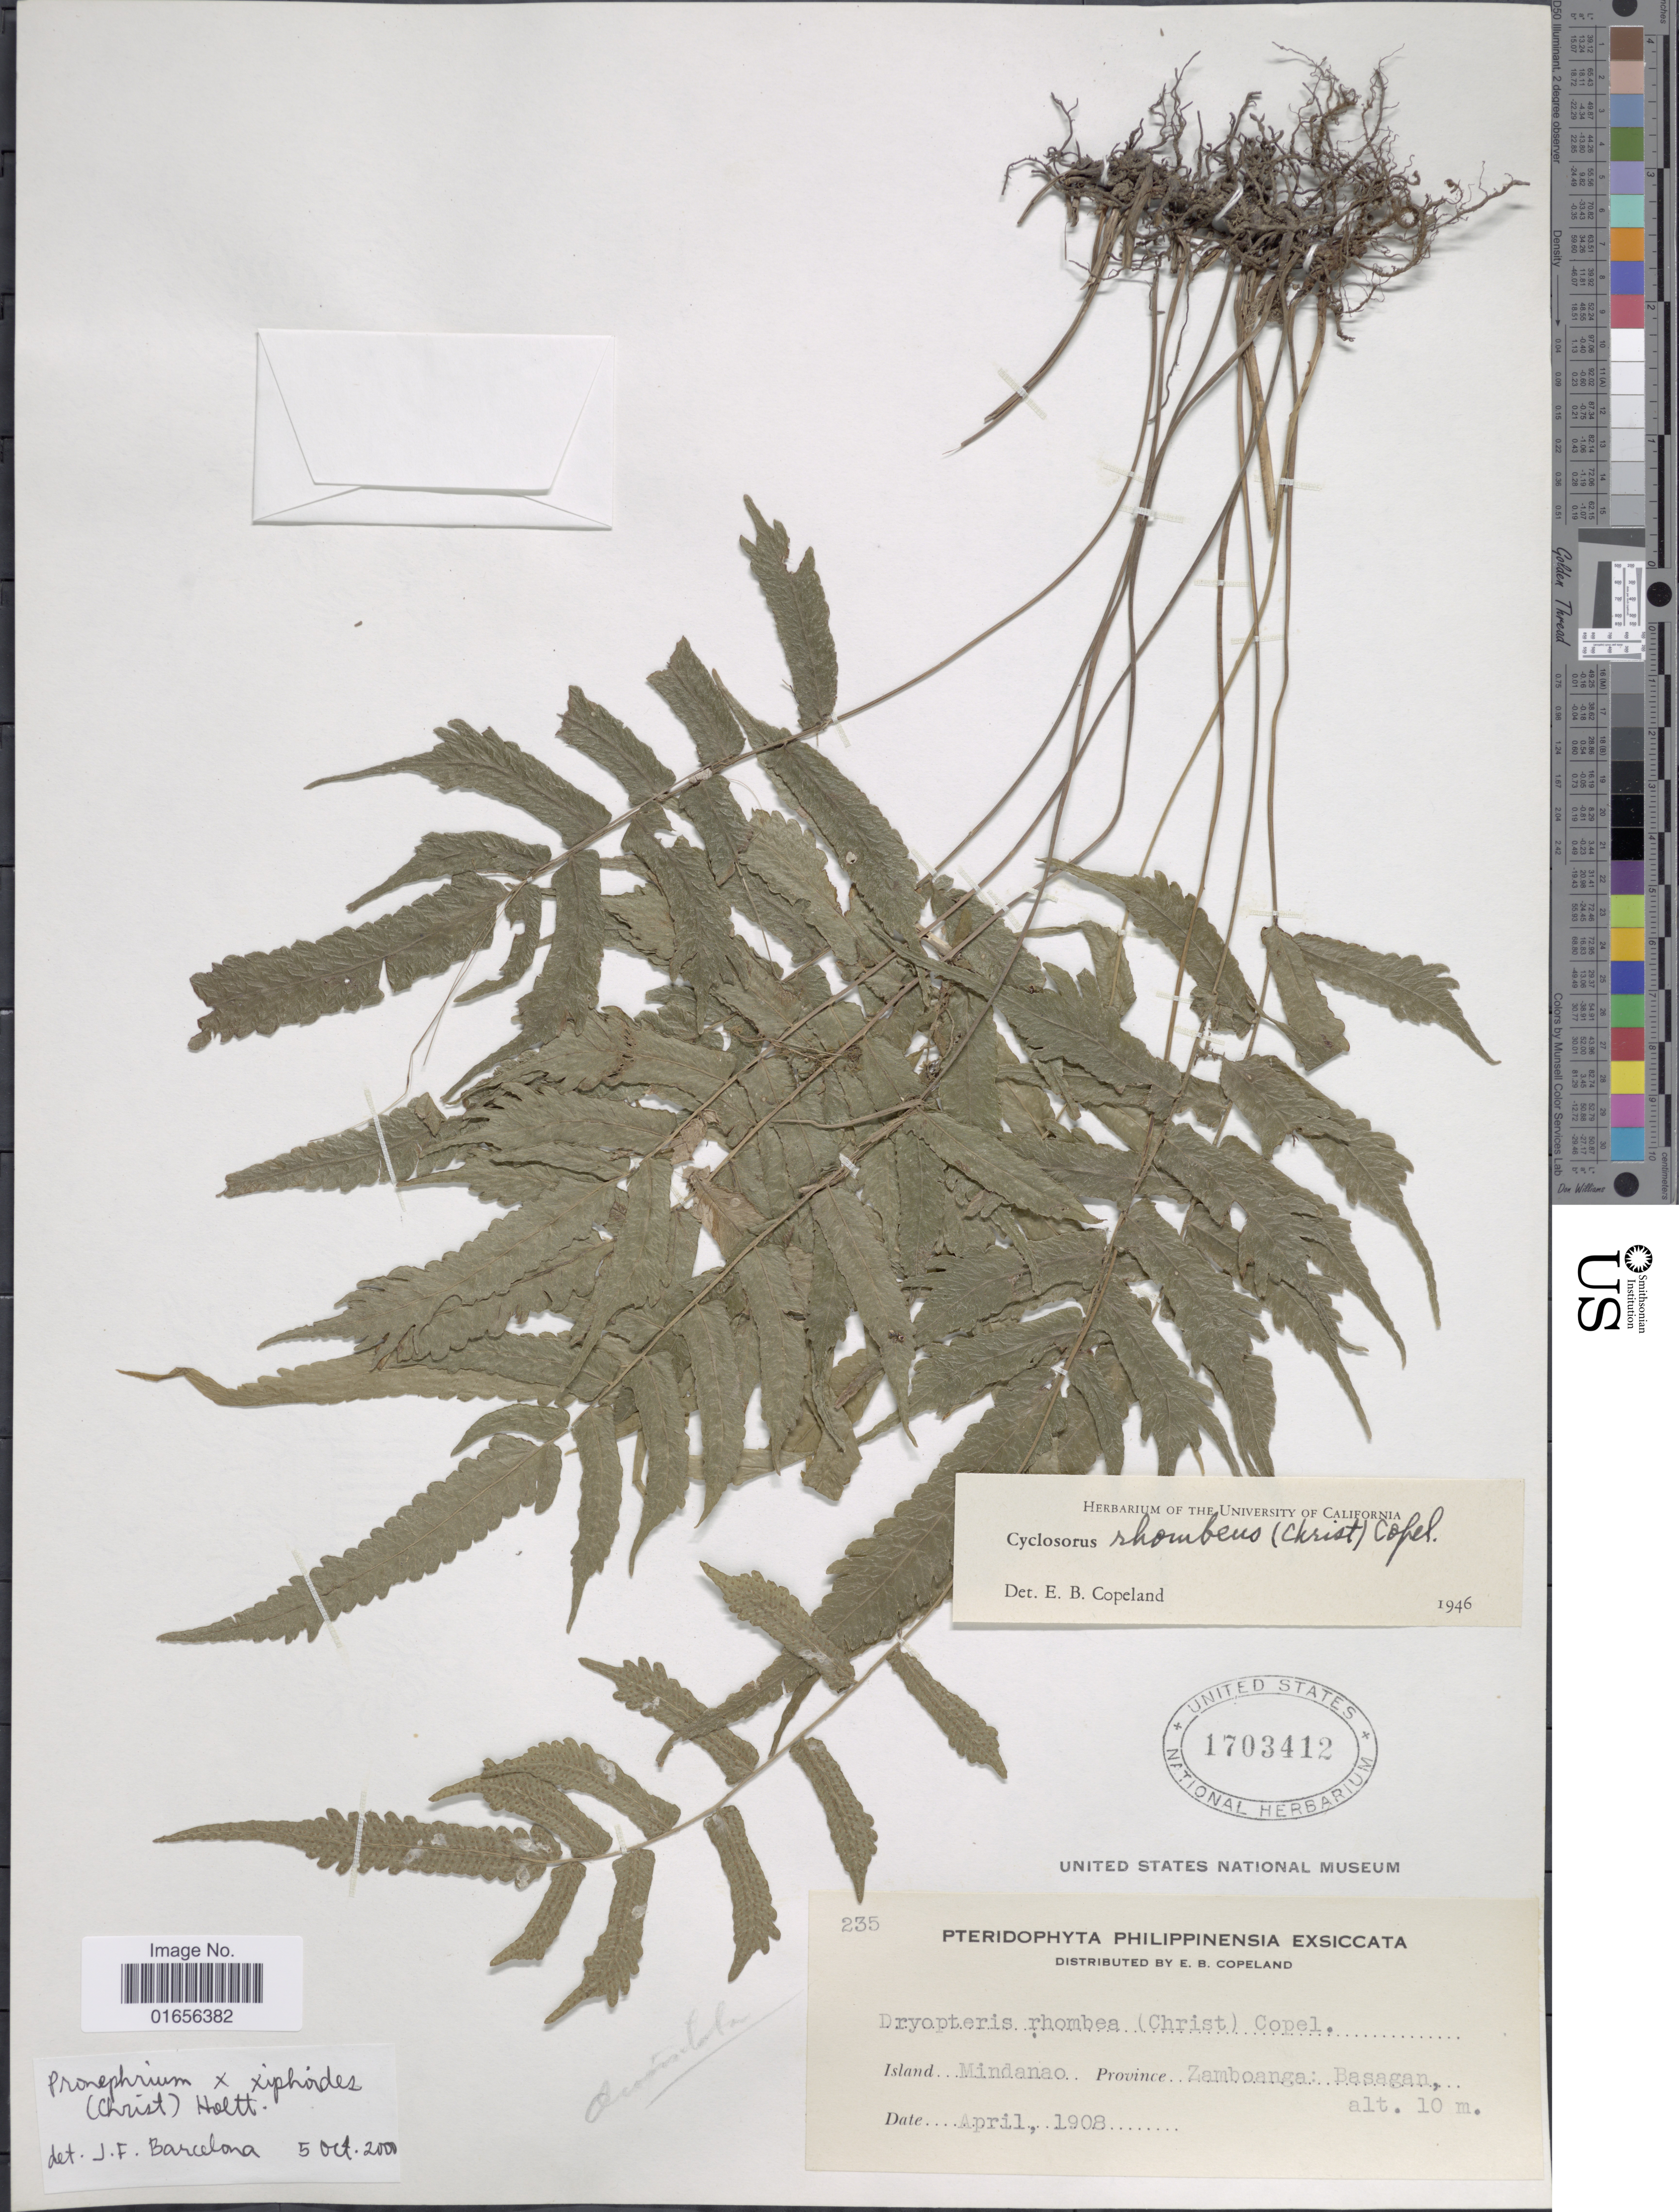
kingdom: Plantae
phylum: Tracheophyta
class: Polypodiopsida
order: Polypodiales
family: Thelypteridaceae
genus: Pronephrium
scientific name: Pronephrium xiphioides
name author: (C. Chr.) Holttum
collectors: E. B. Copeland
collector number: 235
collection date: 1908-04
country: Philippines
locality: Island Mindanao, Zamboanga, Basagan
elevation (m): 10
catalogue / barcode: US 1703412